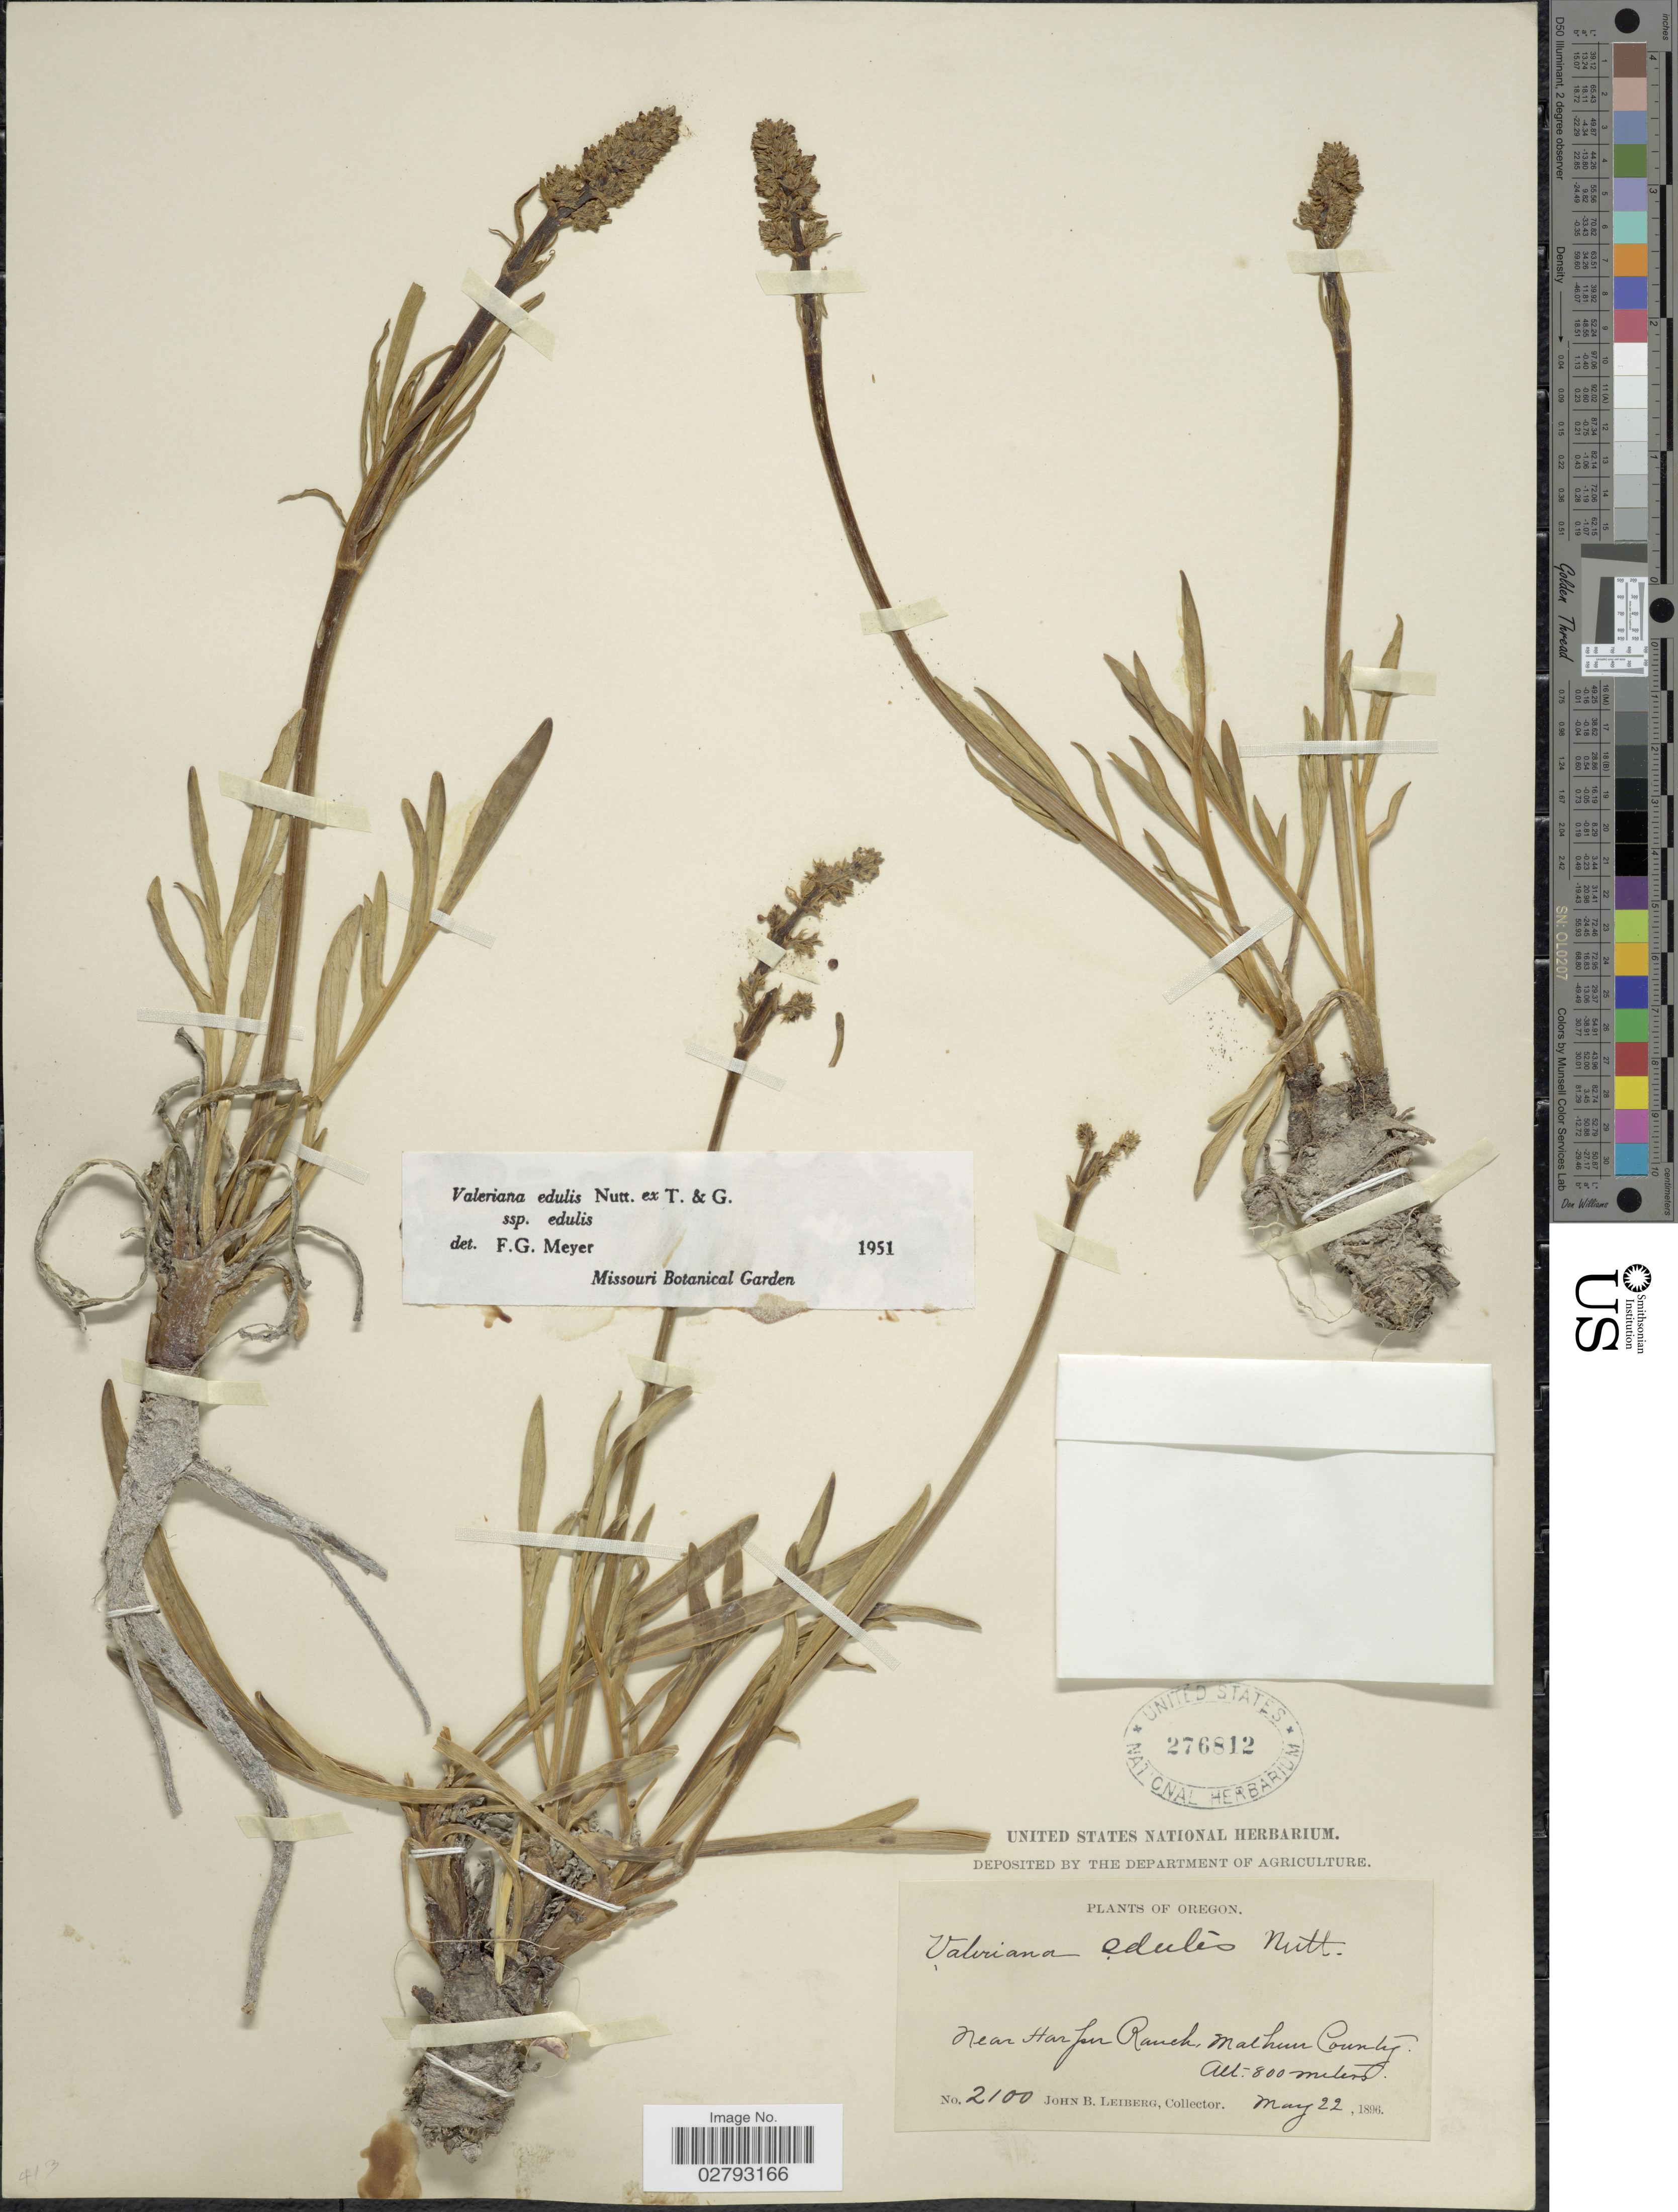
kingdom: Plantae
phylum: Tracheophyta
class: Magnoliopsida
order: Dipsacales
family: Caprifoliaceae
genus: Valeriana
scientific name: Valeriana edulis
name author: Nutt.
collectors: J. B. Leiberg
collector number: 2100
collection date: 1896-05-22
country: United States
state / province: Oregon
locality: Near Harper Ranch, Malheur County.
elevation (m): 800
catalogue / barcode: US 276812